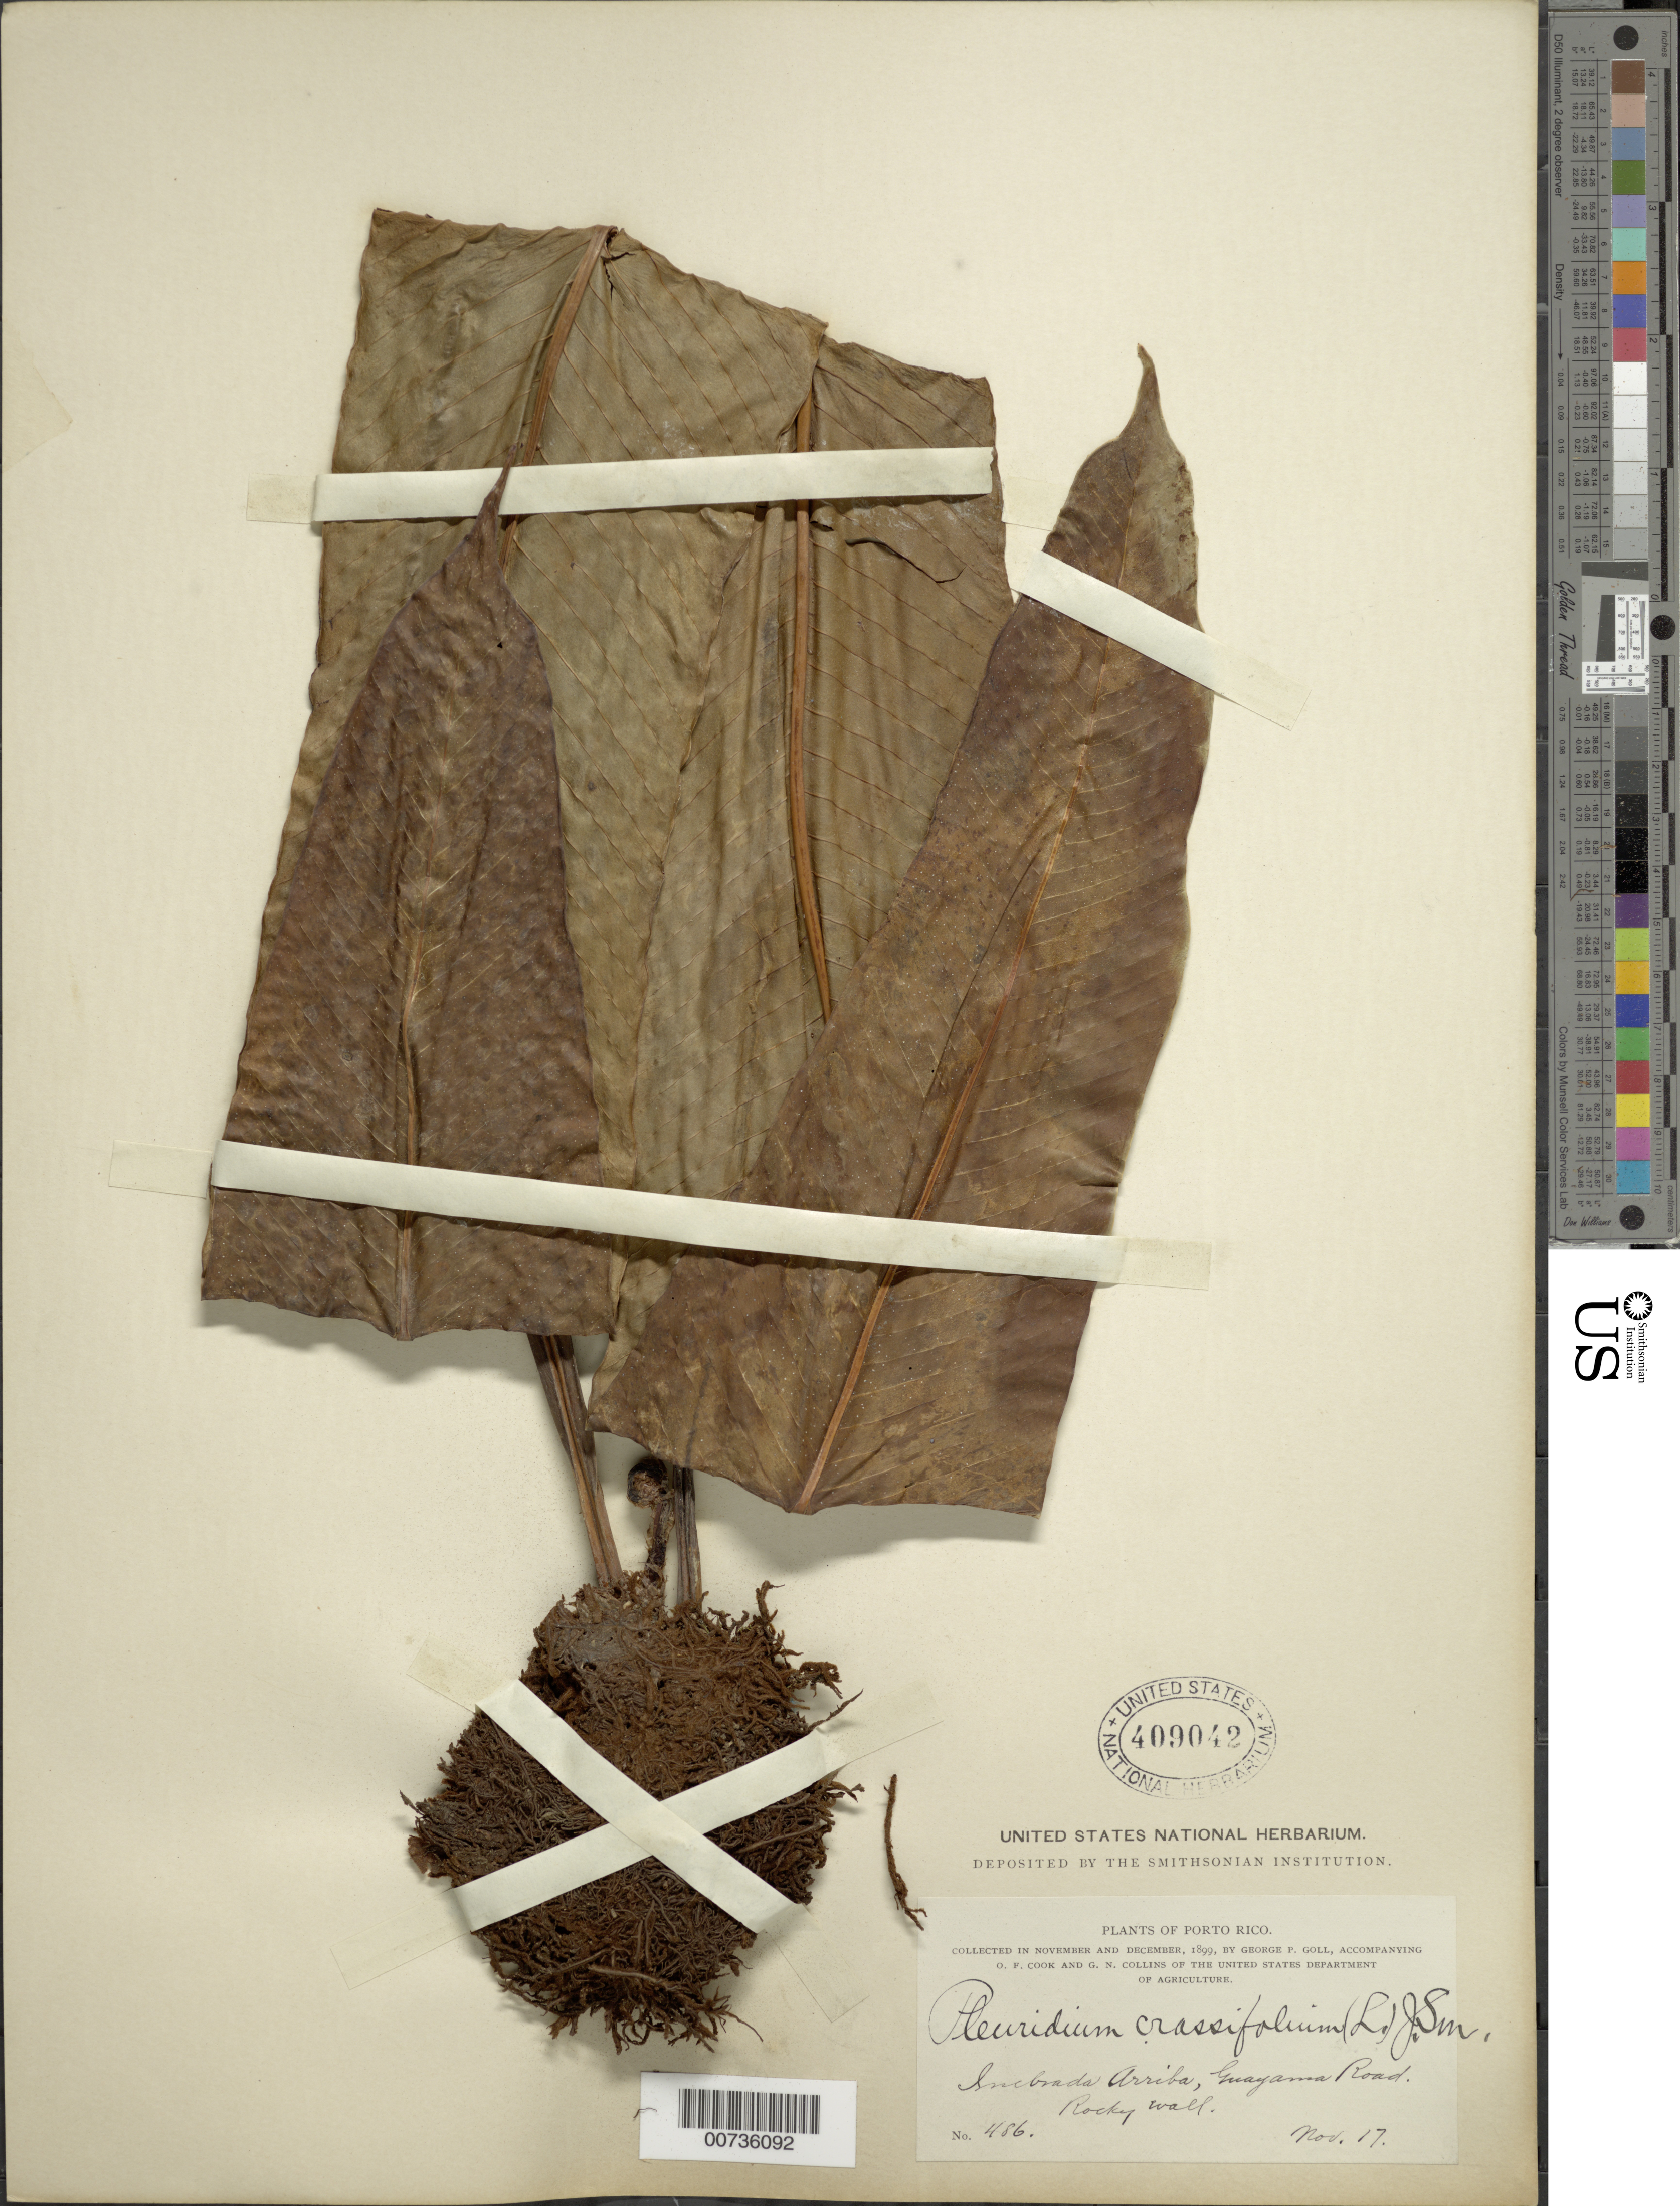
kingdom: Plantae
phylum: Tracheophyta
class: Polypodiopsida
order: Polypodiales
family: Polypodiaceae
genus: Niphidium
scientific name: Niphidium crassifolium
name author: (L.) Lellinger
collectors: G. Goll, O. F. Cook & G. N. Collins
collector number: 486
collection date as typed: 17 Nov 1899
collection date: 1899-11-17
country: Puerto Rico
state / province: Guayama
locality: Quebrada Arriba, Guayama Road, Rocky Wall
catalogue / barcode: US 409042